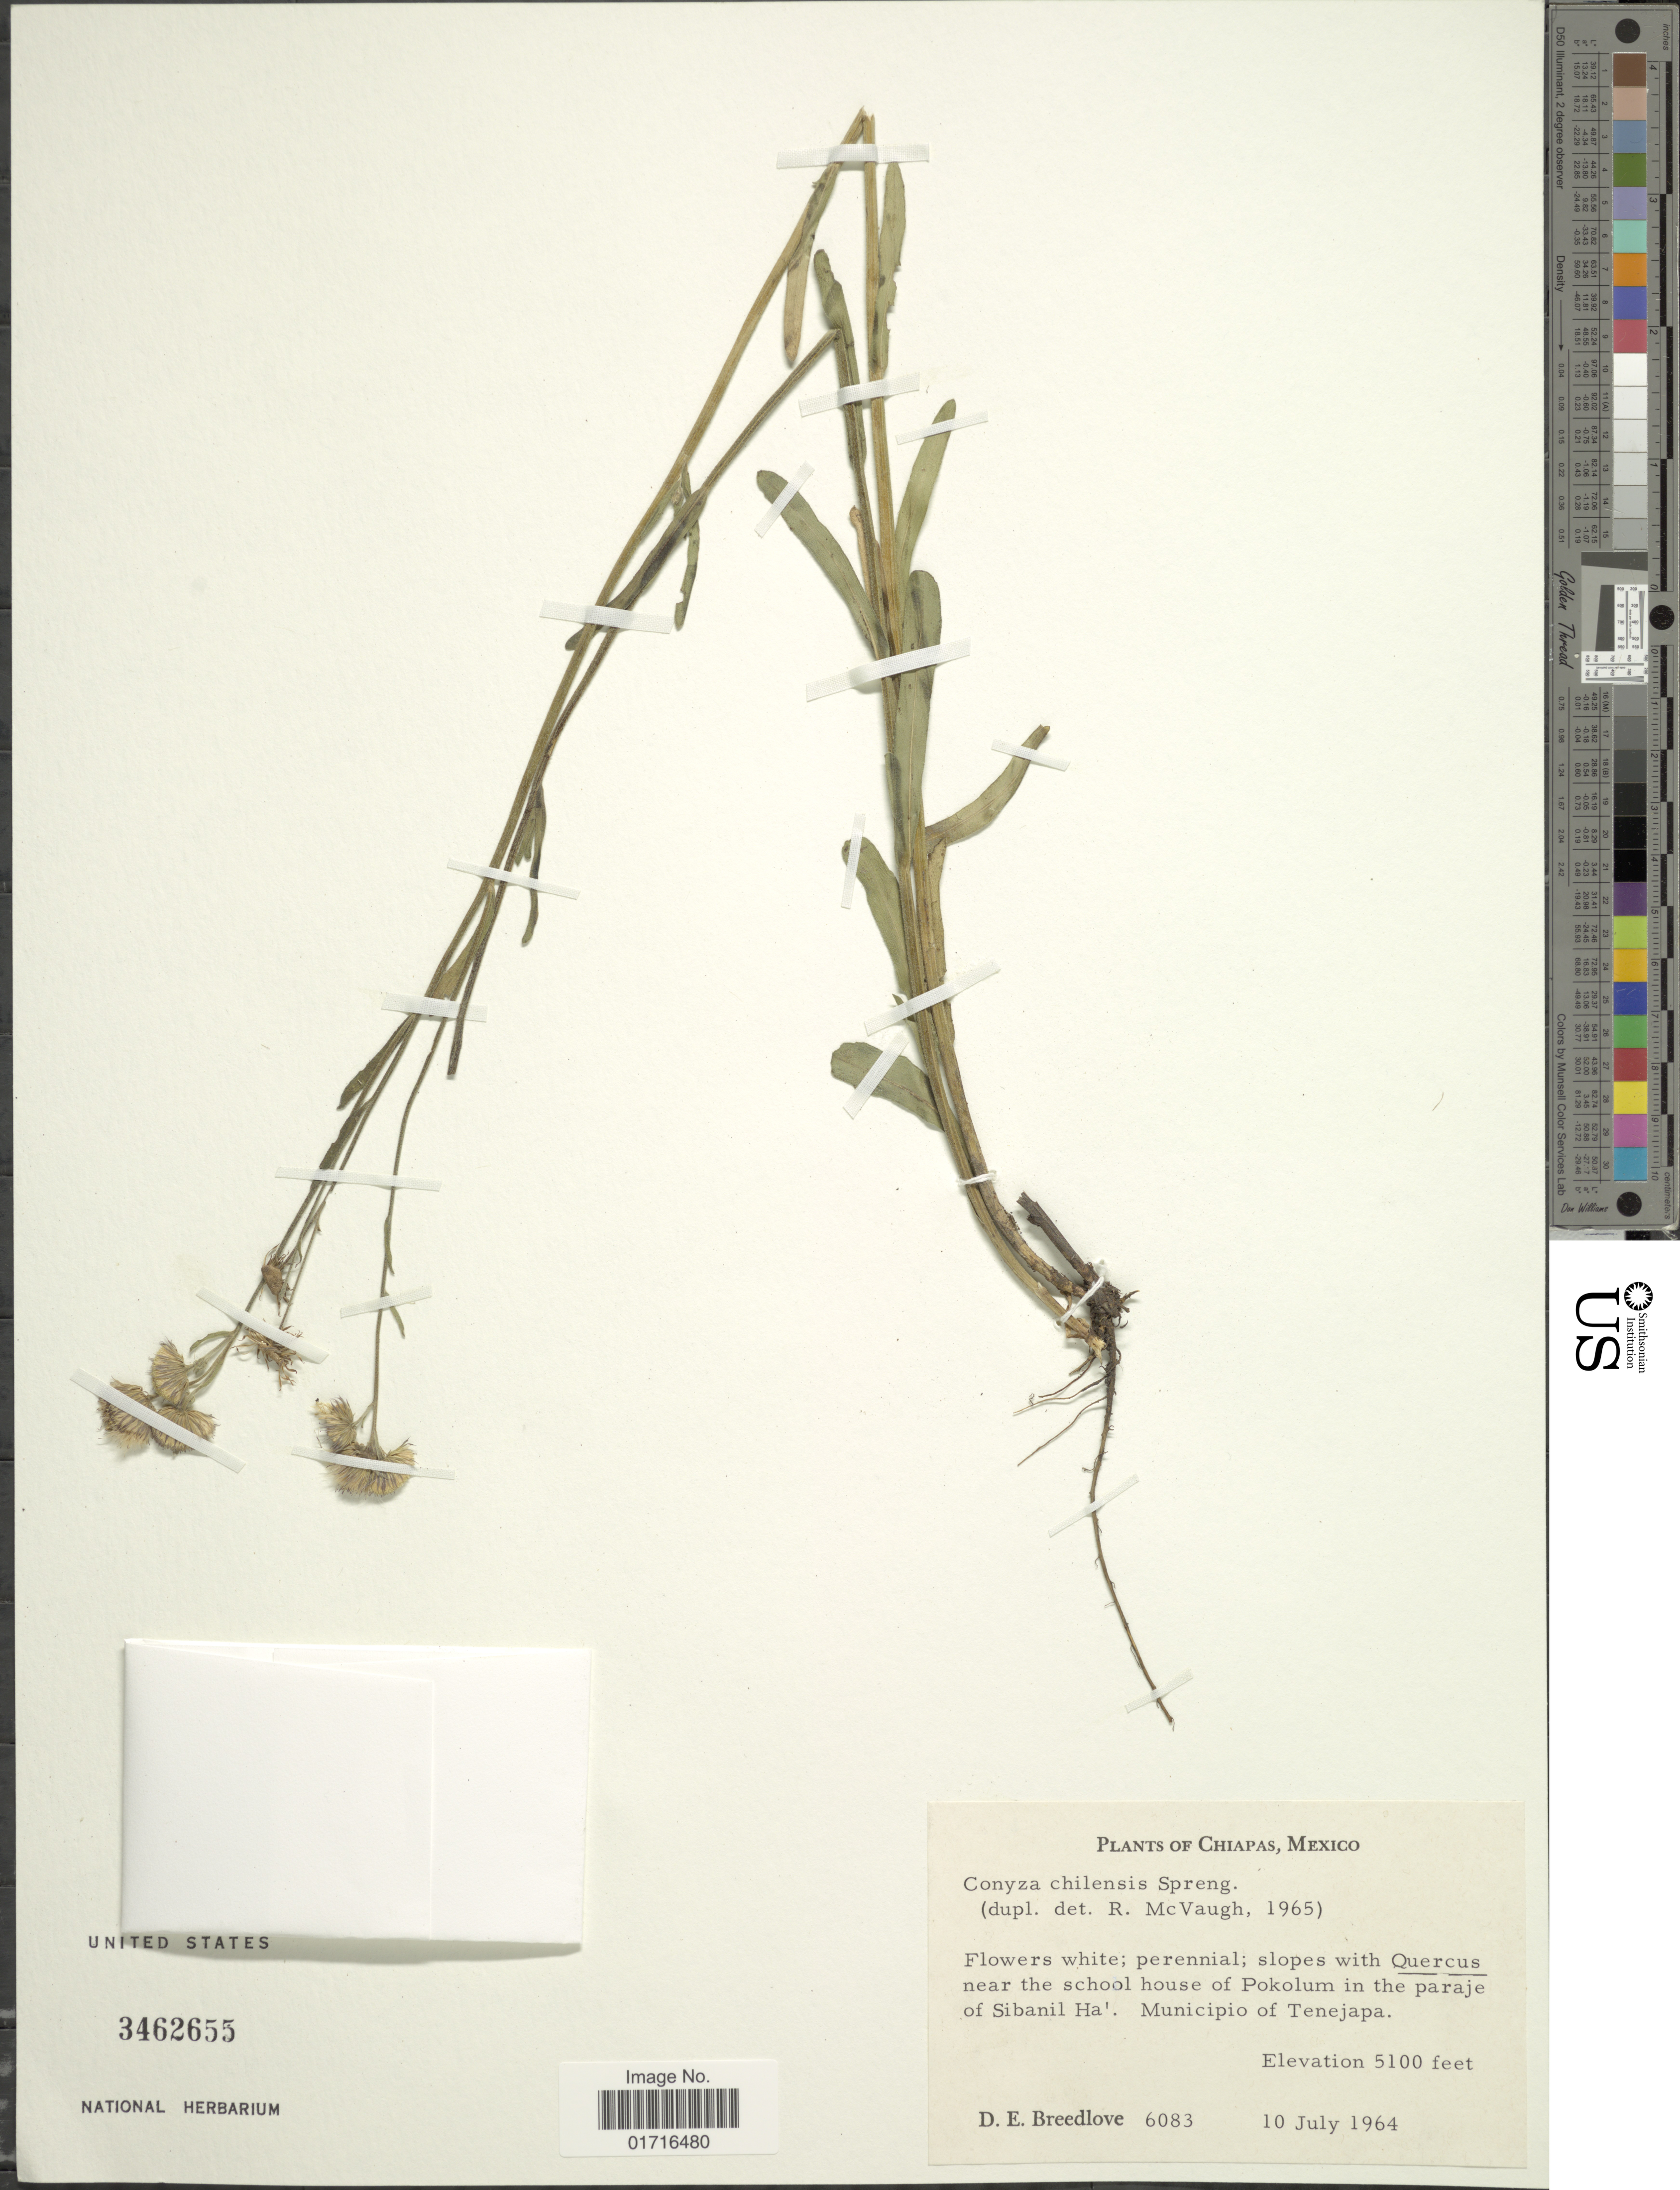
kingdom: Plantae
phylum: Tracheophyta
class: Magnoliopsida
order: Asterales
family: Asteraceae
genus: Conyza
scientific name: Conyza chilensis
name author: Spreng.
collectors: D. E. Breedlove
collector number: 6083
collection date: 1964-07-10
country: Mexico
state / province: Chiapas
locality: Near the school house of Pokolum in the paraje of Sibanil Ha'. Muncipio of Tenejapa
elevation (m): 1554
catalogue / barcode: US 3462655